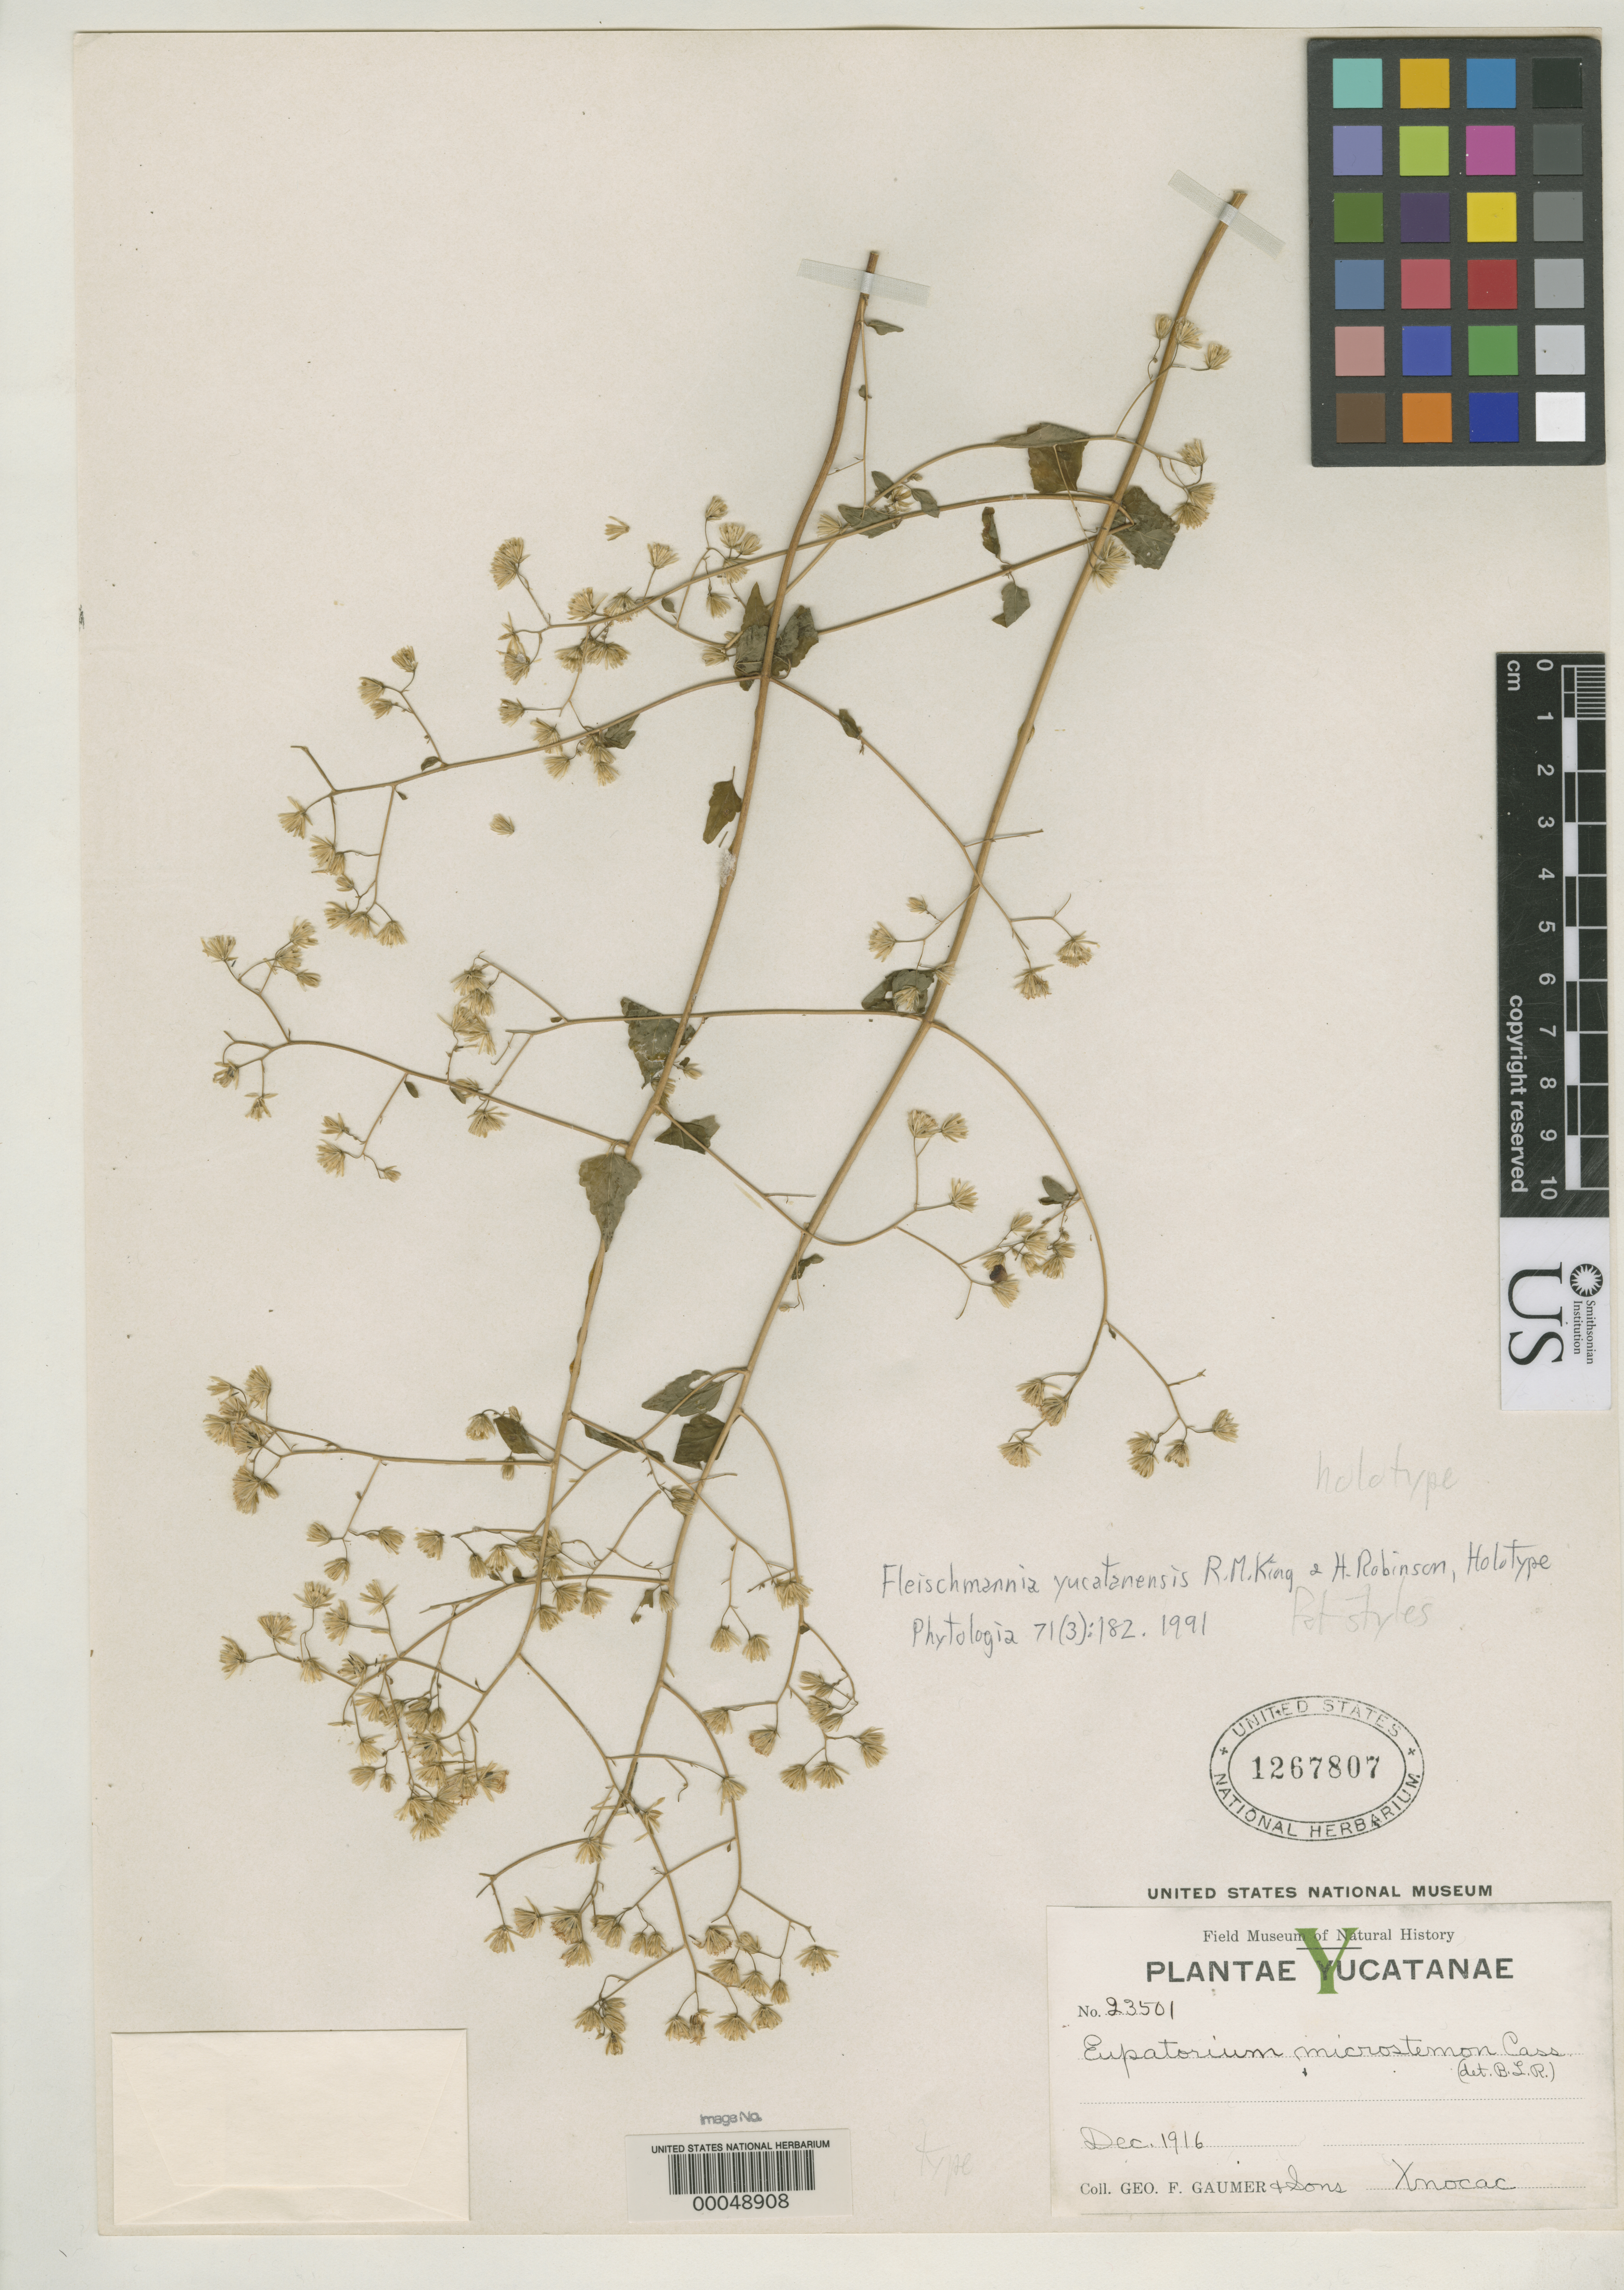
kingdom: Plantae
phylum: Tracheophyta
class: Magnoliopsida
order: Asterales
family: Asteraceae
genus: Fleischmannia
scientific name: Fleischmannia yucatanensis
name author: R.M. King & H. Rob.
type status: Holotype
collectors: G. F. Gaumer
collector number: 23501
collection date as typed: Dec 1916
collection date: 1916-12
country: Mexico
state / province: Yucatán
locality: Xnocac.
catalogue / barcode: US 1267807